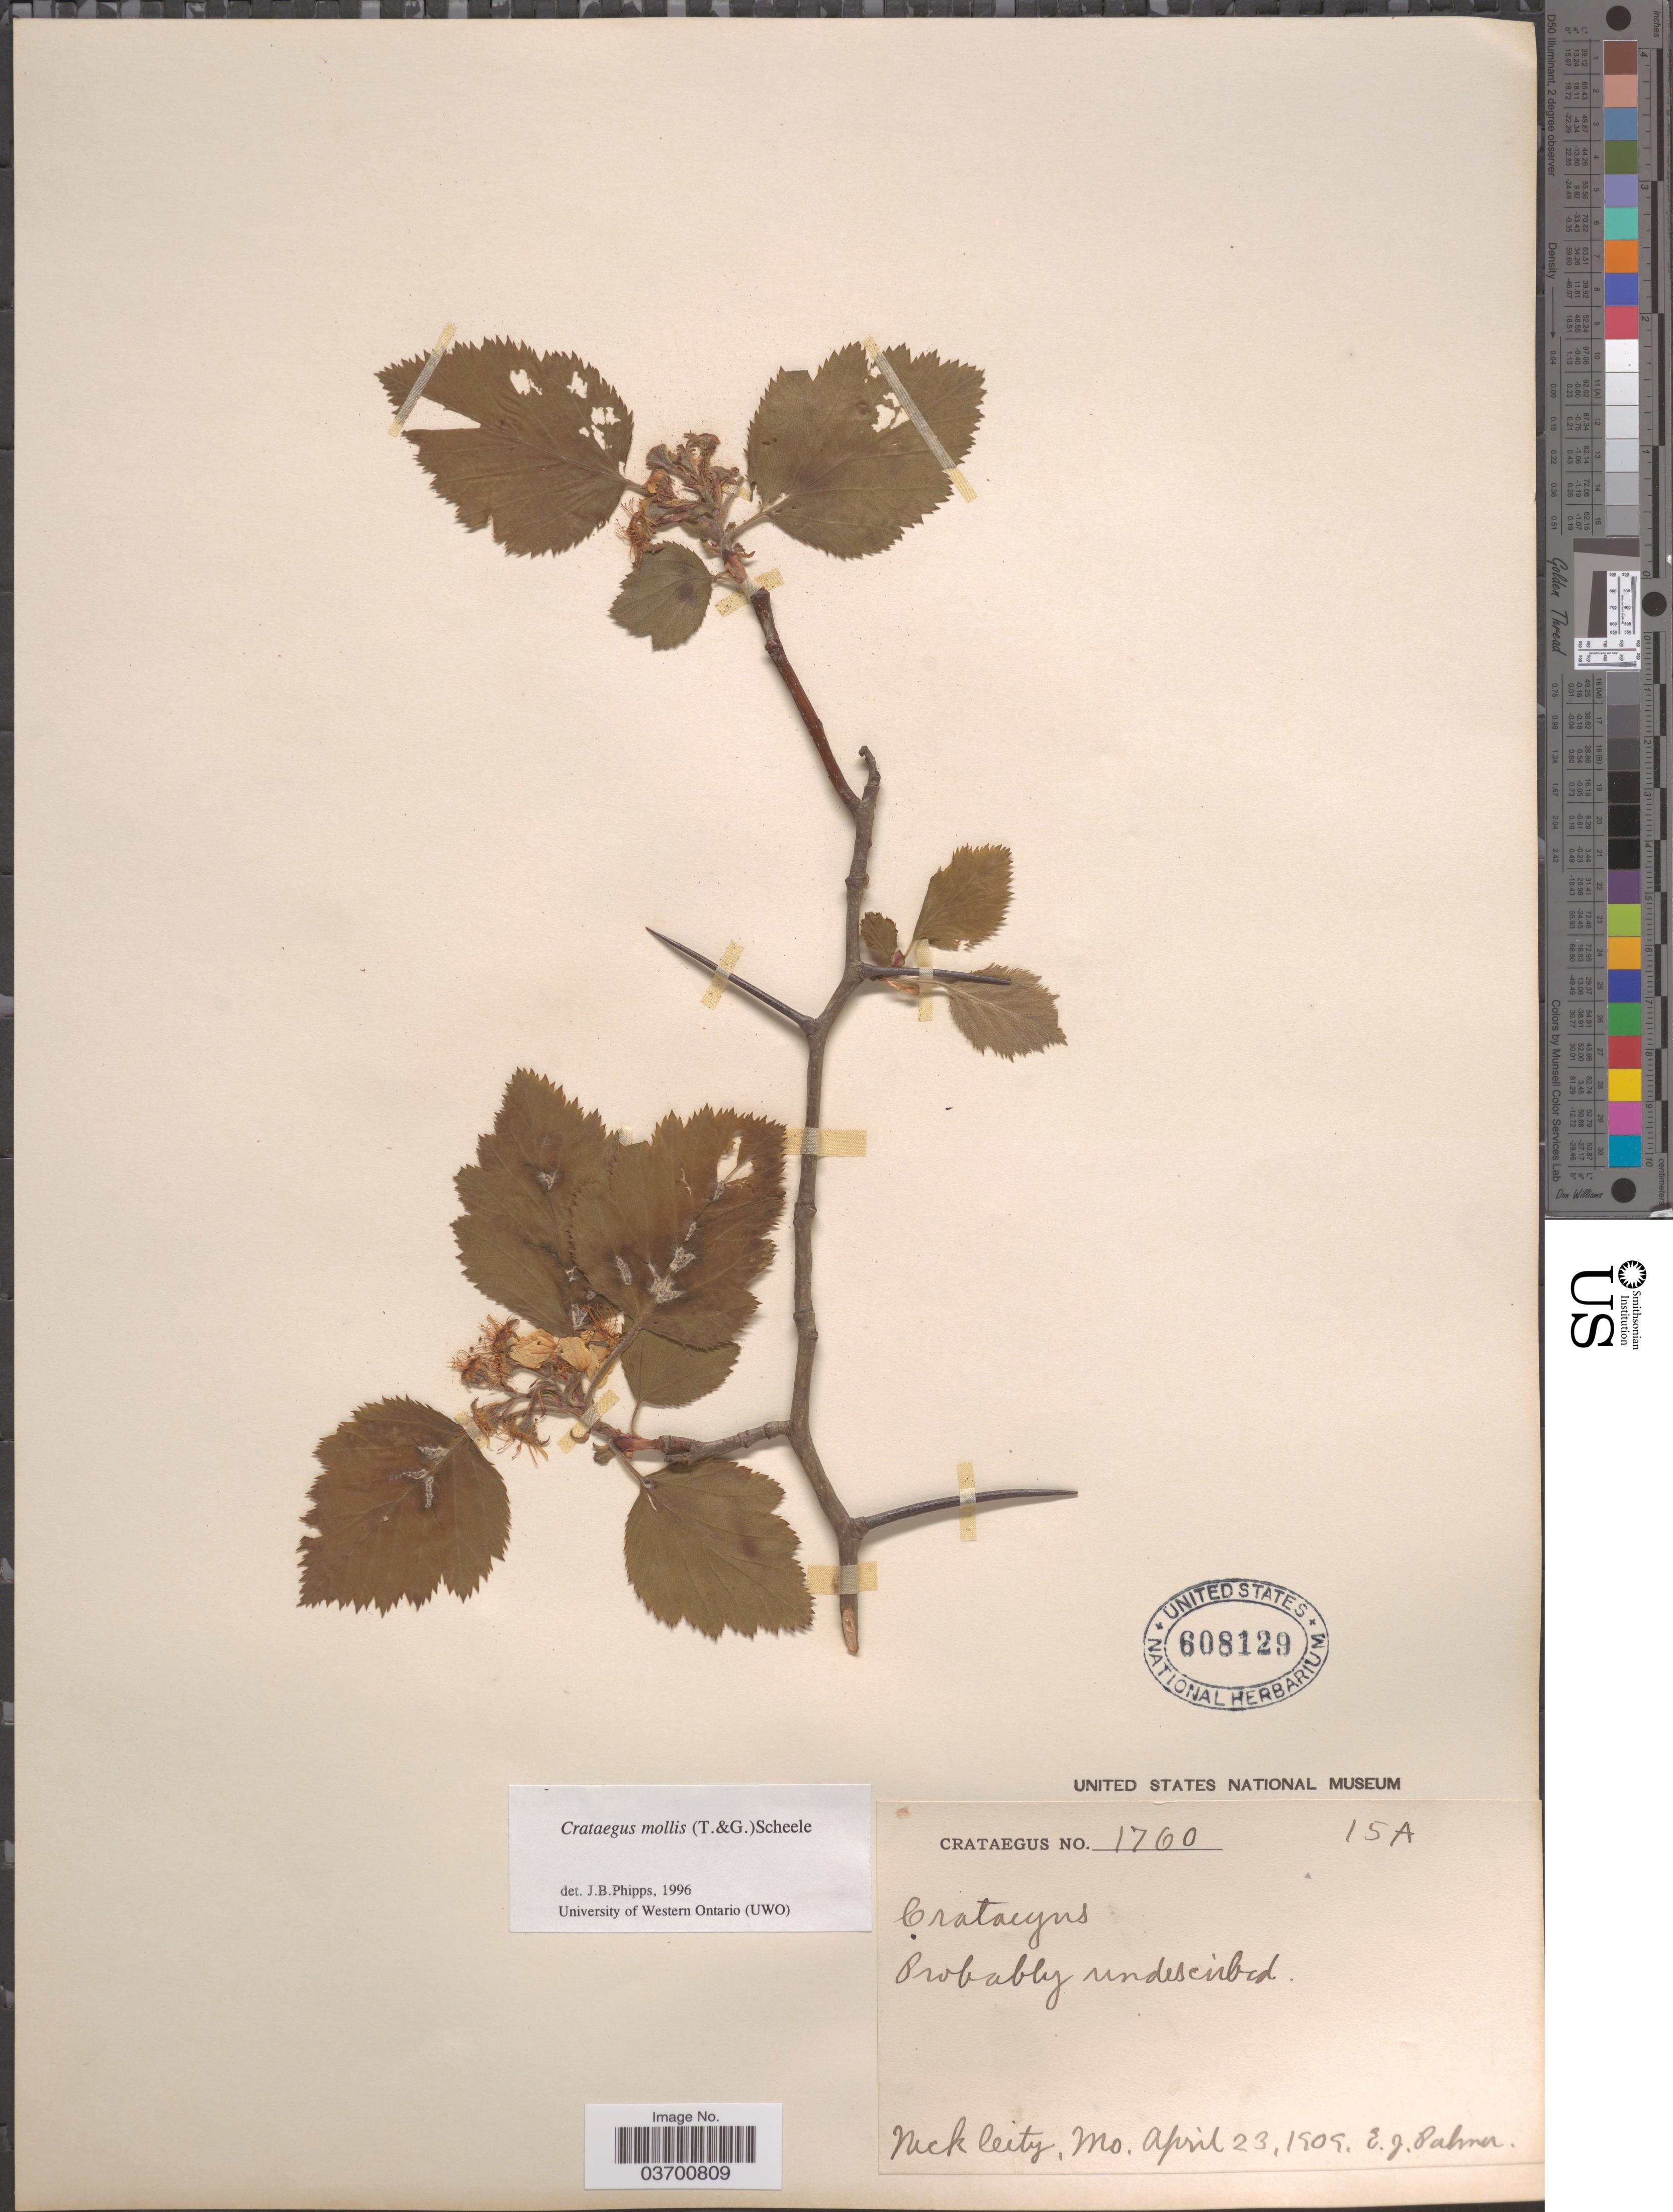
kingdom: Plantae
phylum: Tracheophyta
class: Magnoliopsida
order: Rosales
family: Rosaceae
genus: Crataegus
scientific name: Crataegus mollis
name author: (Torr. & A. Gray) Scheele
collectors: E. J. Palmer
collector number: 1760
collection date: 1909-04-23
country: United States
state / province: Missouri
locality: Neck City.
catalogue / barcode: US 608129